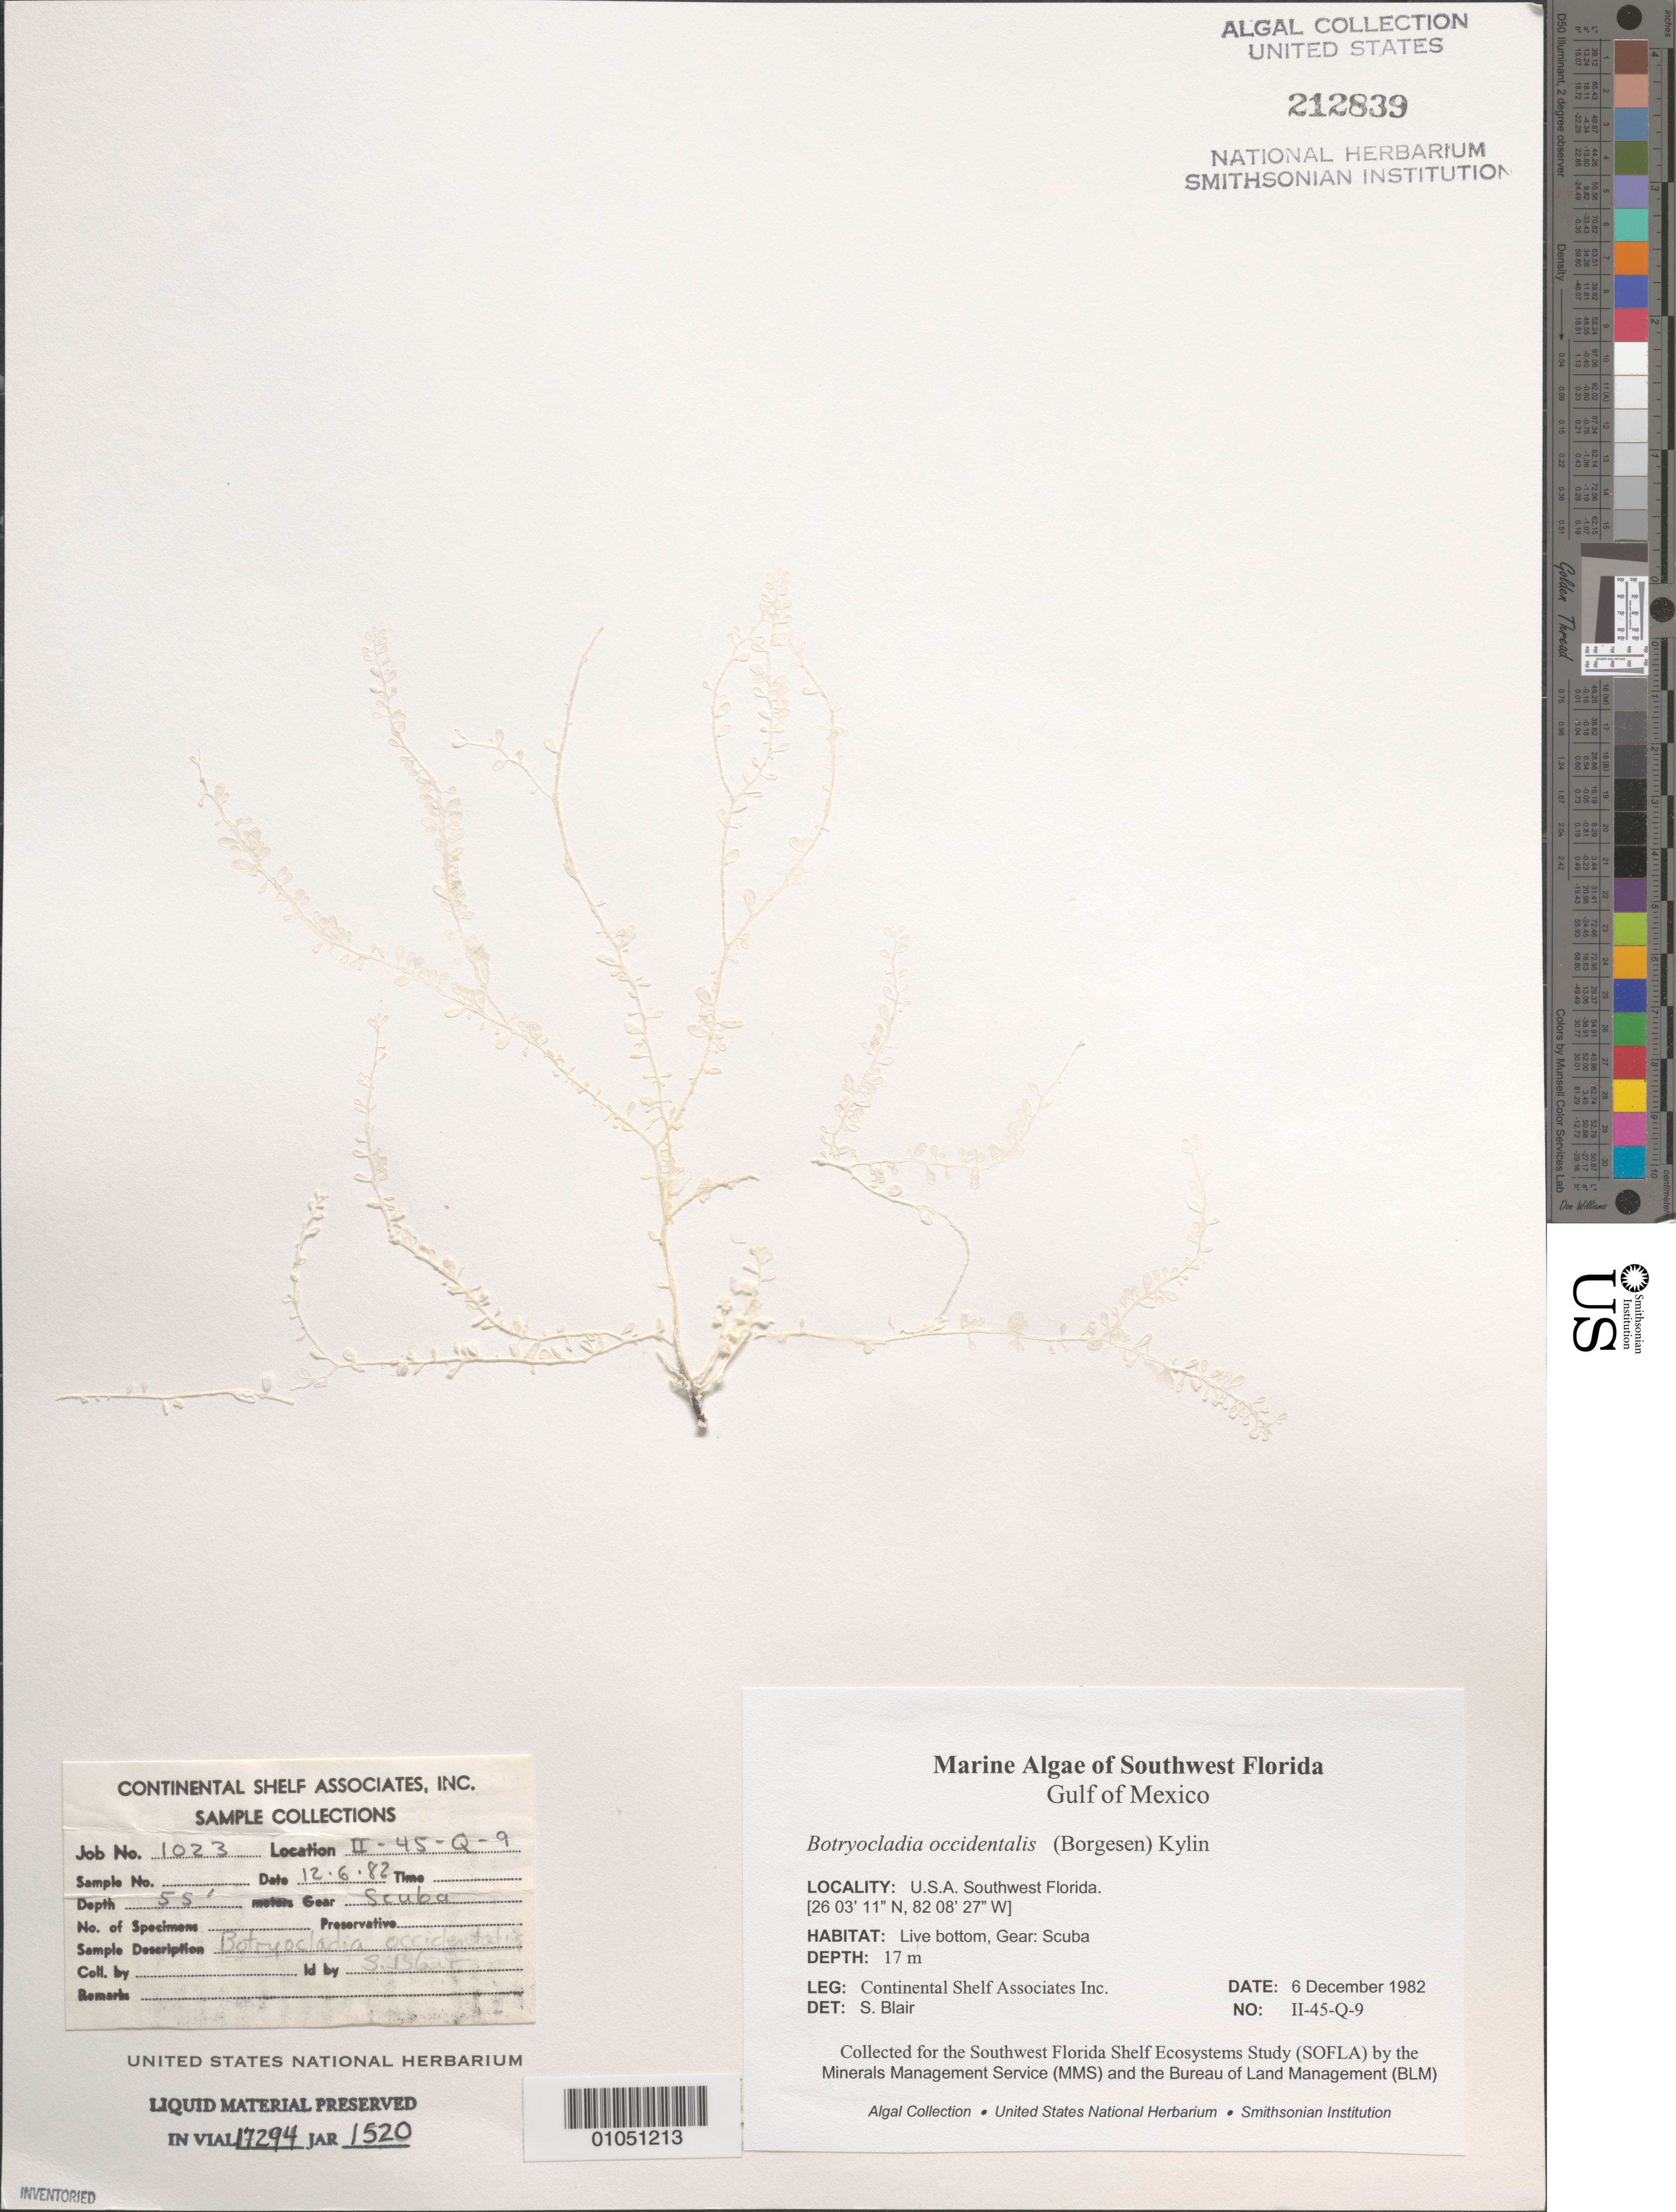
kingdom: Plantae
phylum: Rhodophyta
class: Florideophyceae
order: Rhodymeniales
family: Rhodymeniaceae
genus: Botryocladia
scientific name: Botryocladia occidentalis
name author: (Børgesen) Kylin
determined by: Blair, S. M.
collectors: Continental Shelf Associates for the MMS/BLM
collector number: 1023-II-45-Q-9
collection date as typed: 06 Dec 1982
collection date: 1982-12-06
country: United States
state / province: Florida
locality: Gulf of Mexico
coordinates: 26 03'11"N, 82 08'27"W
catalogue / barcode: US 212839